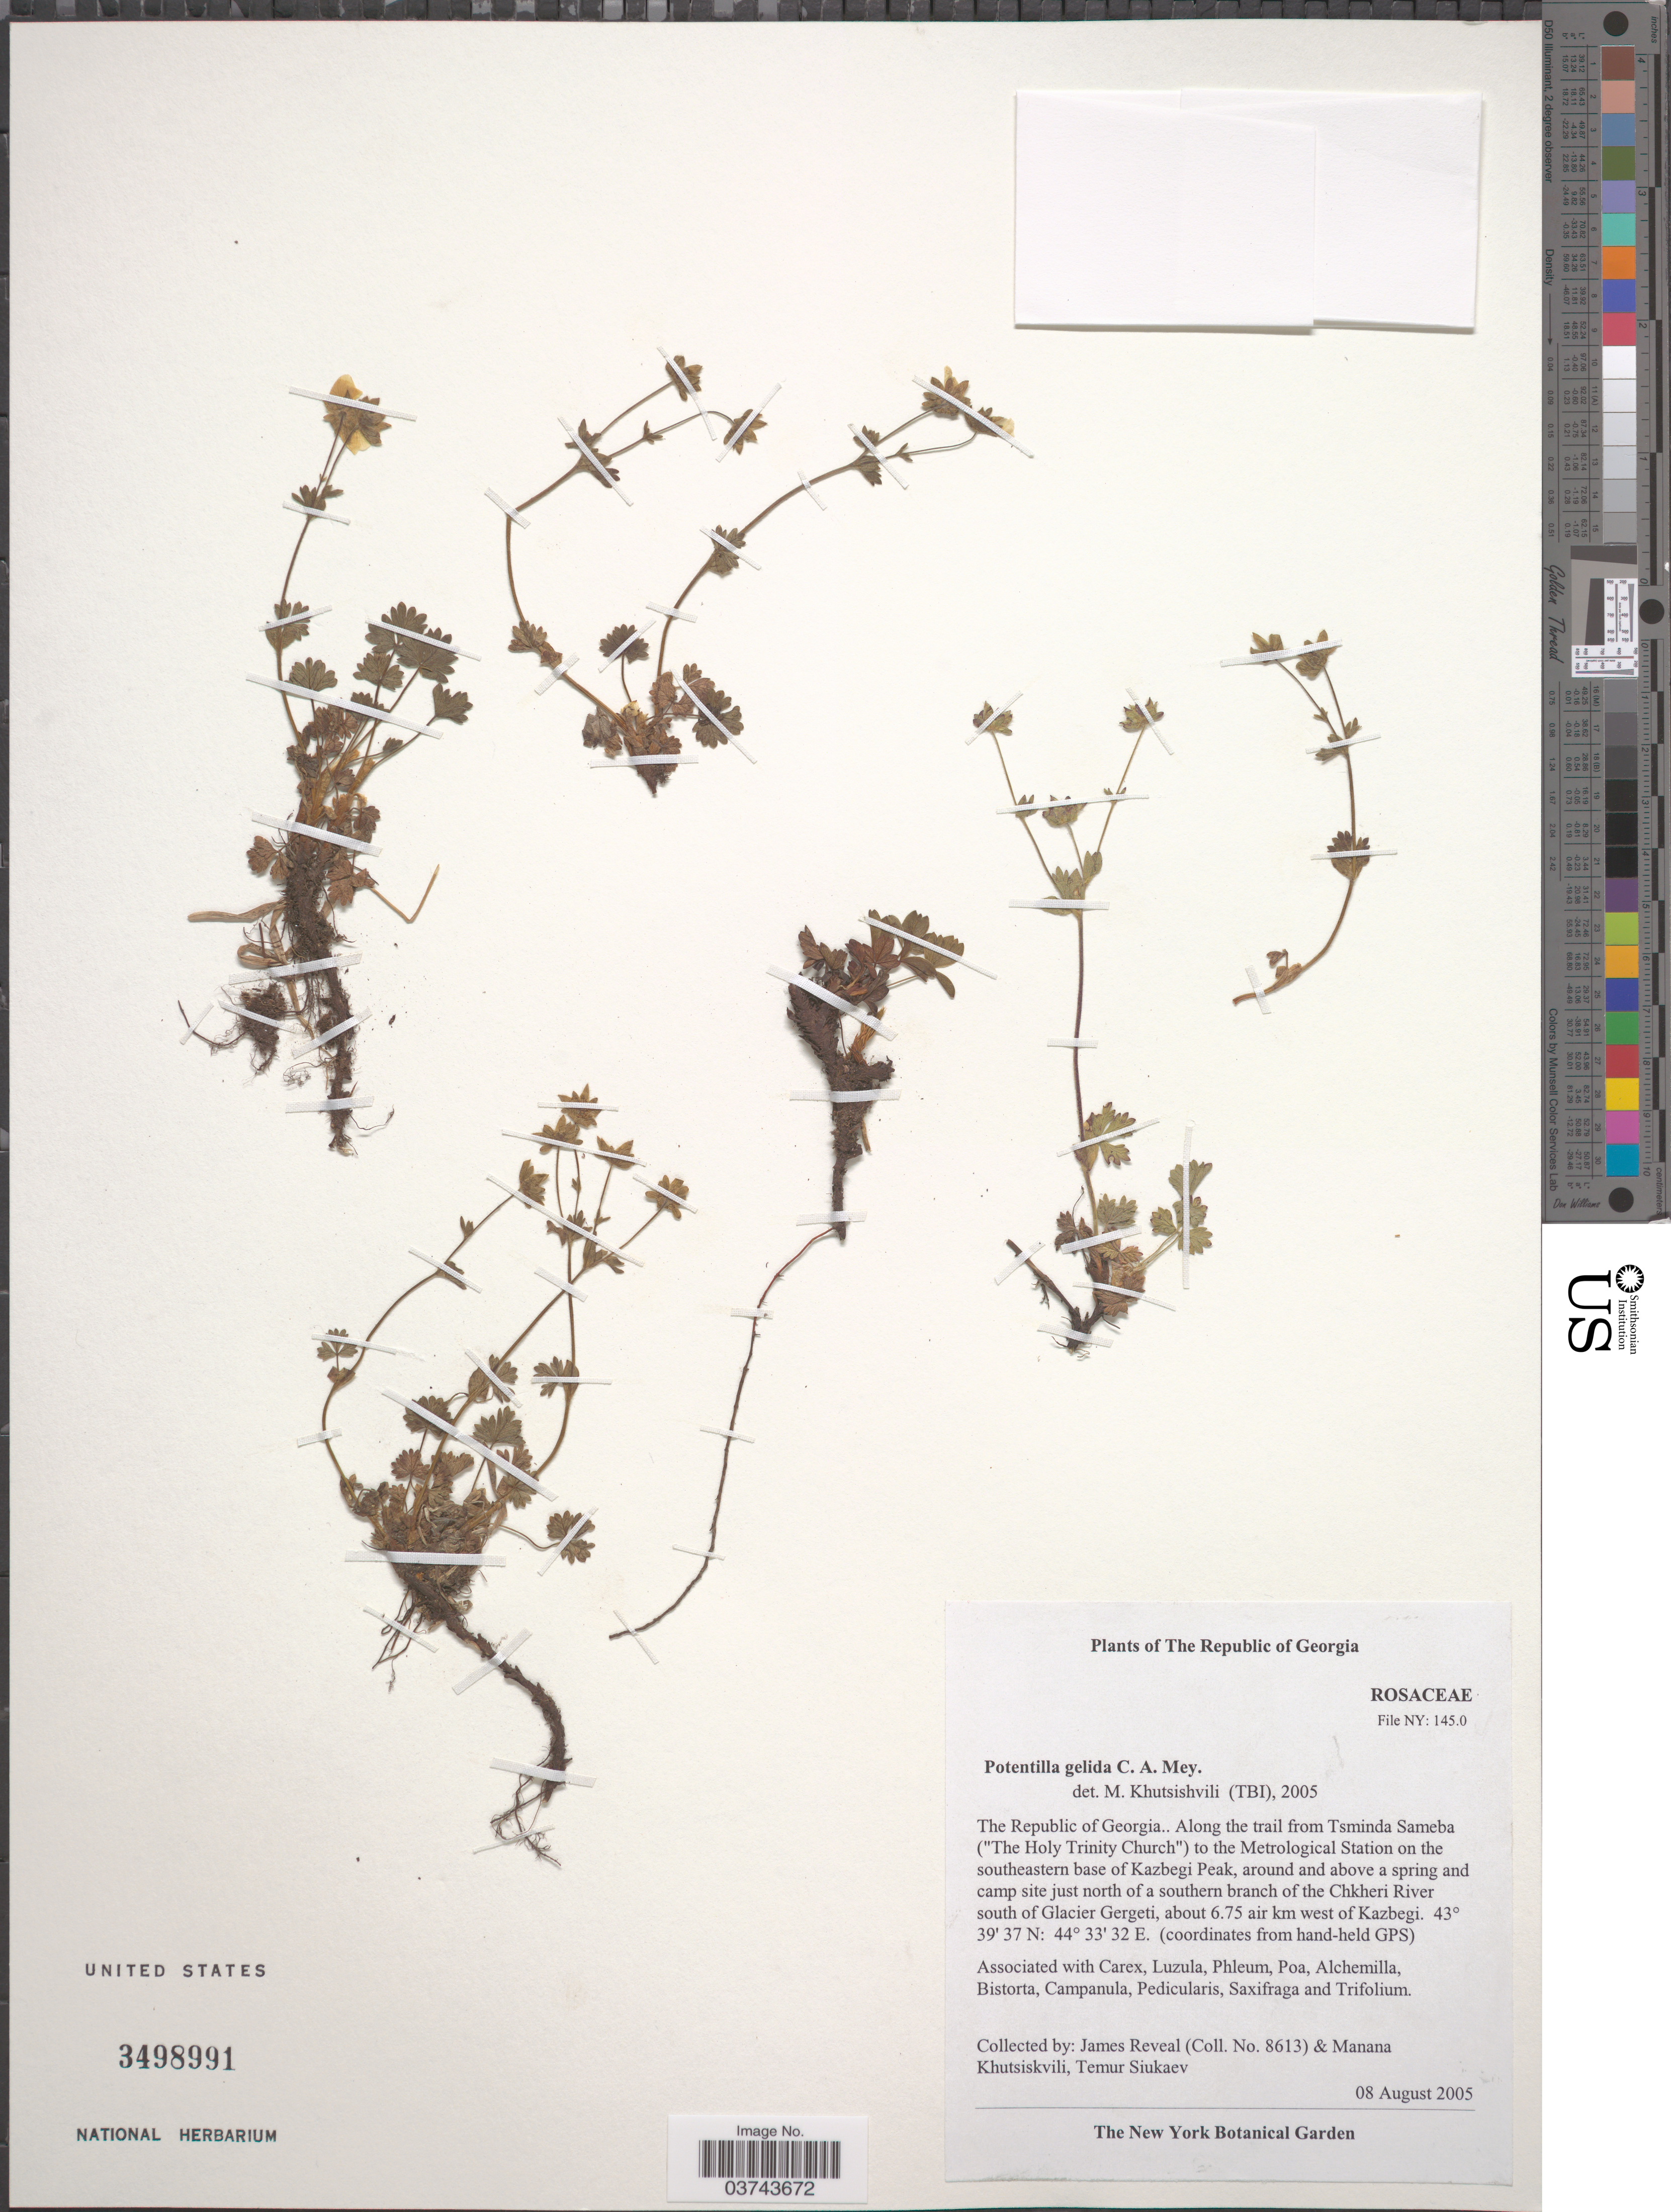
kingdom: Plantae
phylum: Tracheophyta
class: Magnoliopsida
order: Rosales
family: Rosaceae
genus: Potentilla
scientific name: Potentilla gelida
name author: C.A. Mey.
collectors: J. Reveal, M. Khutsiskvili & T. Siukaev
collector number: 8613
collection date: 2005-08-08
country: Georgia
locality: The Republic op Georgia. Along the trail from Tsminda Sameba ('The Holy Trinity Church') to the Metrological Station on the southeastern base of Kazbegi Peak, around and above a spring and camp site just north of a southern branch of the Chkheri River south of Glacier Gergeti, about 6.75 air km west of Kazbegi.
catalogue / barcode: US 3498991